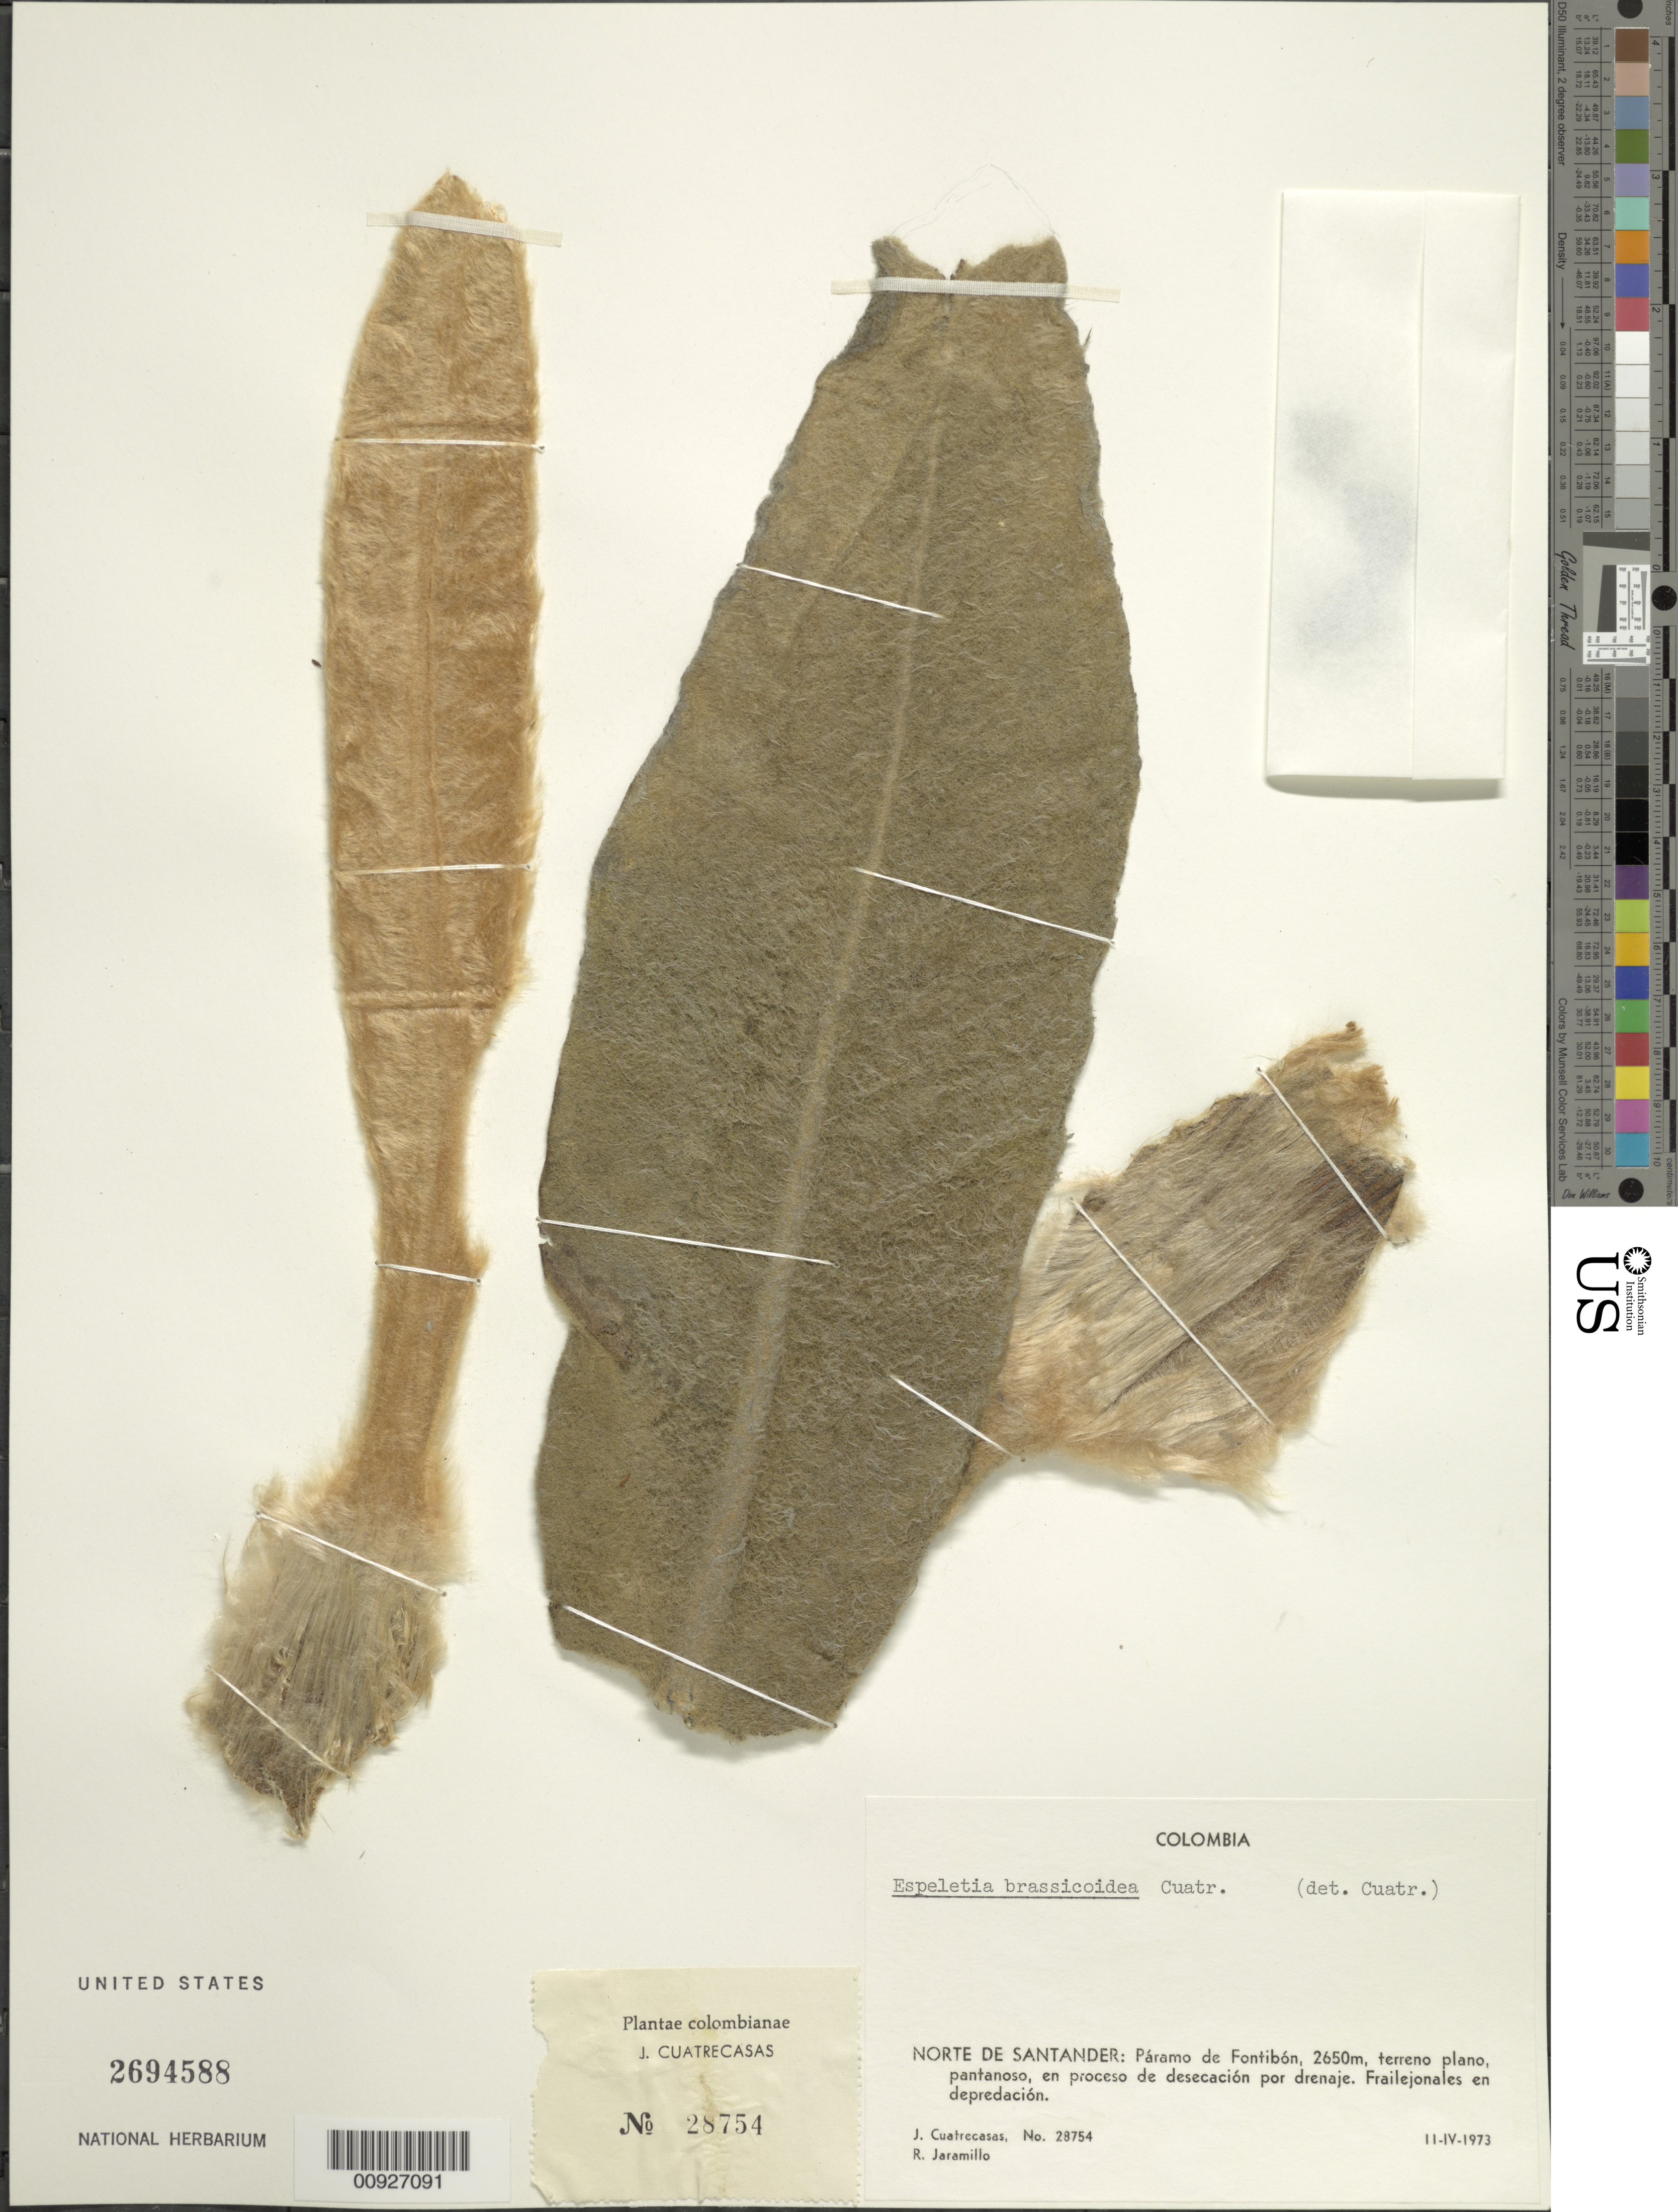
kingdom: Plantae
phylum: Tracheophyta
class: Magnoliopsida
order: Asterales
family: Asteraceae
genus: Espeletia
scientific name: Espeletia brassicoidea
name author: Cuatrec.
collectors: J. Cuatrecasas & R. Jaramillo M.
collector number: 28754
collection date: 1973-04-11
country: Colombia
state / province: Norte de Santander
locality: P. de Fontibón.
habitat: Terreno plano, pantanoso, en proceso de desecación por drenaje. Frailejonales en depredación.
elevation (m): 2650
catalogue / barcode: US 2694588